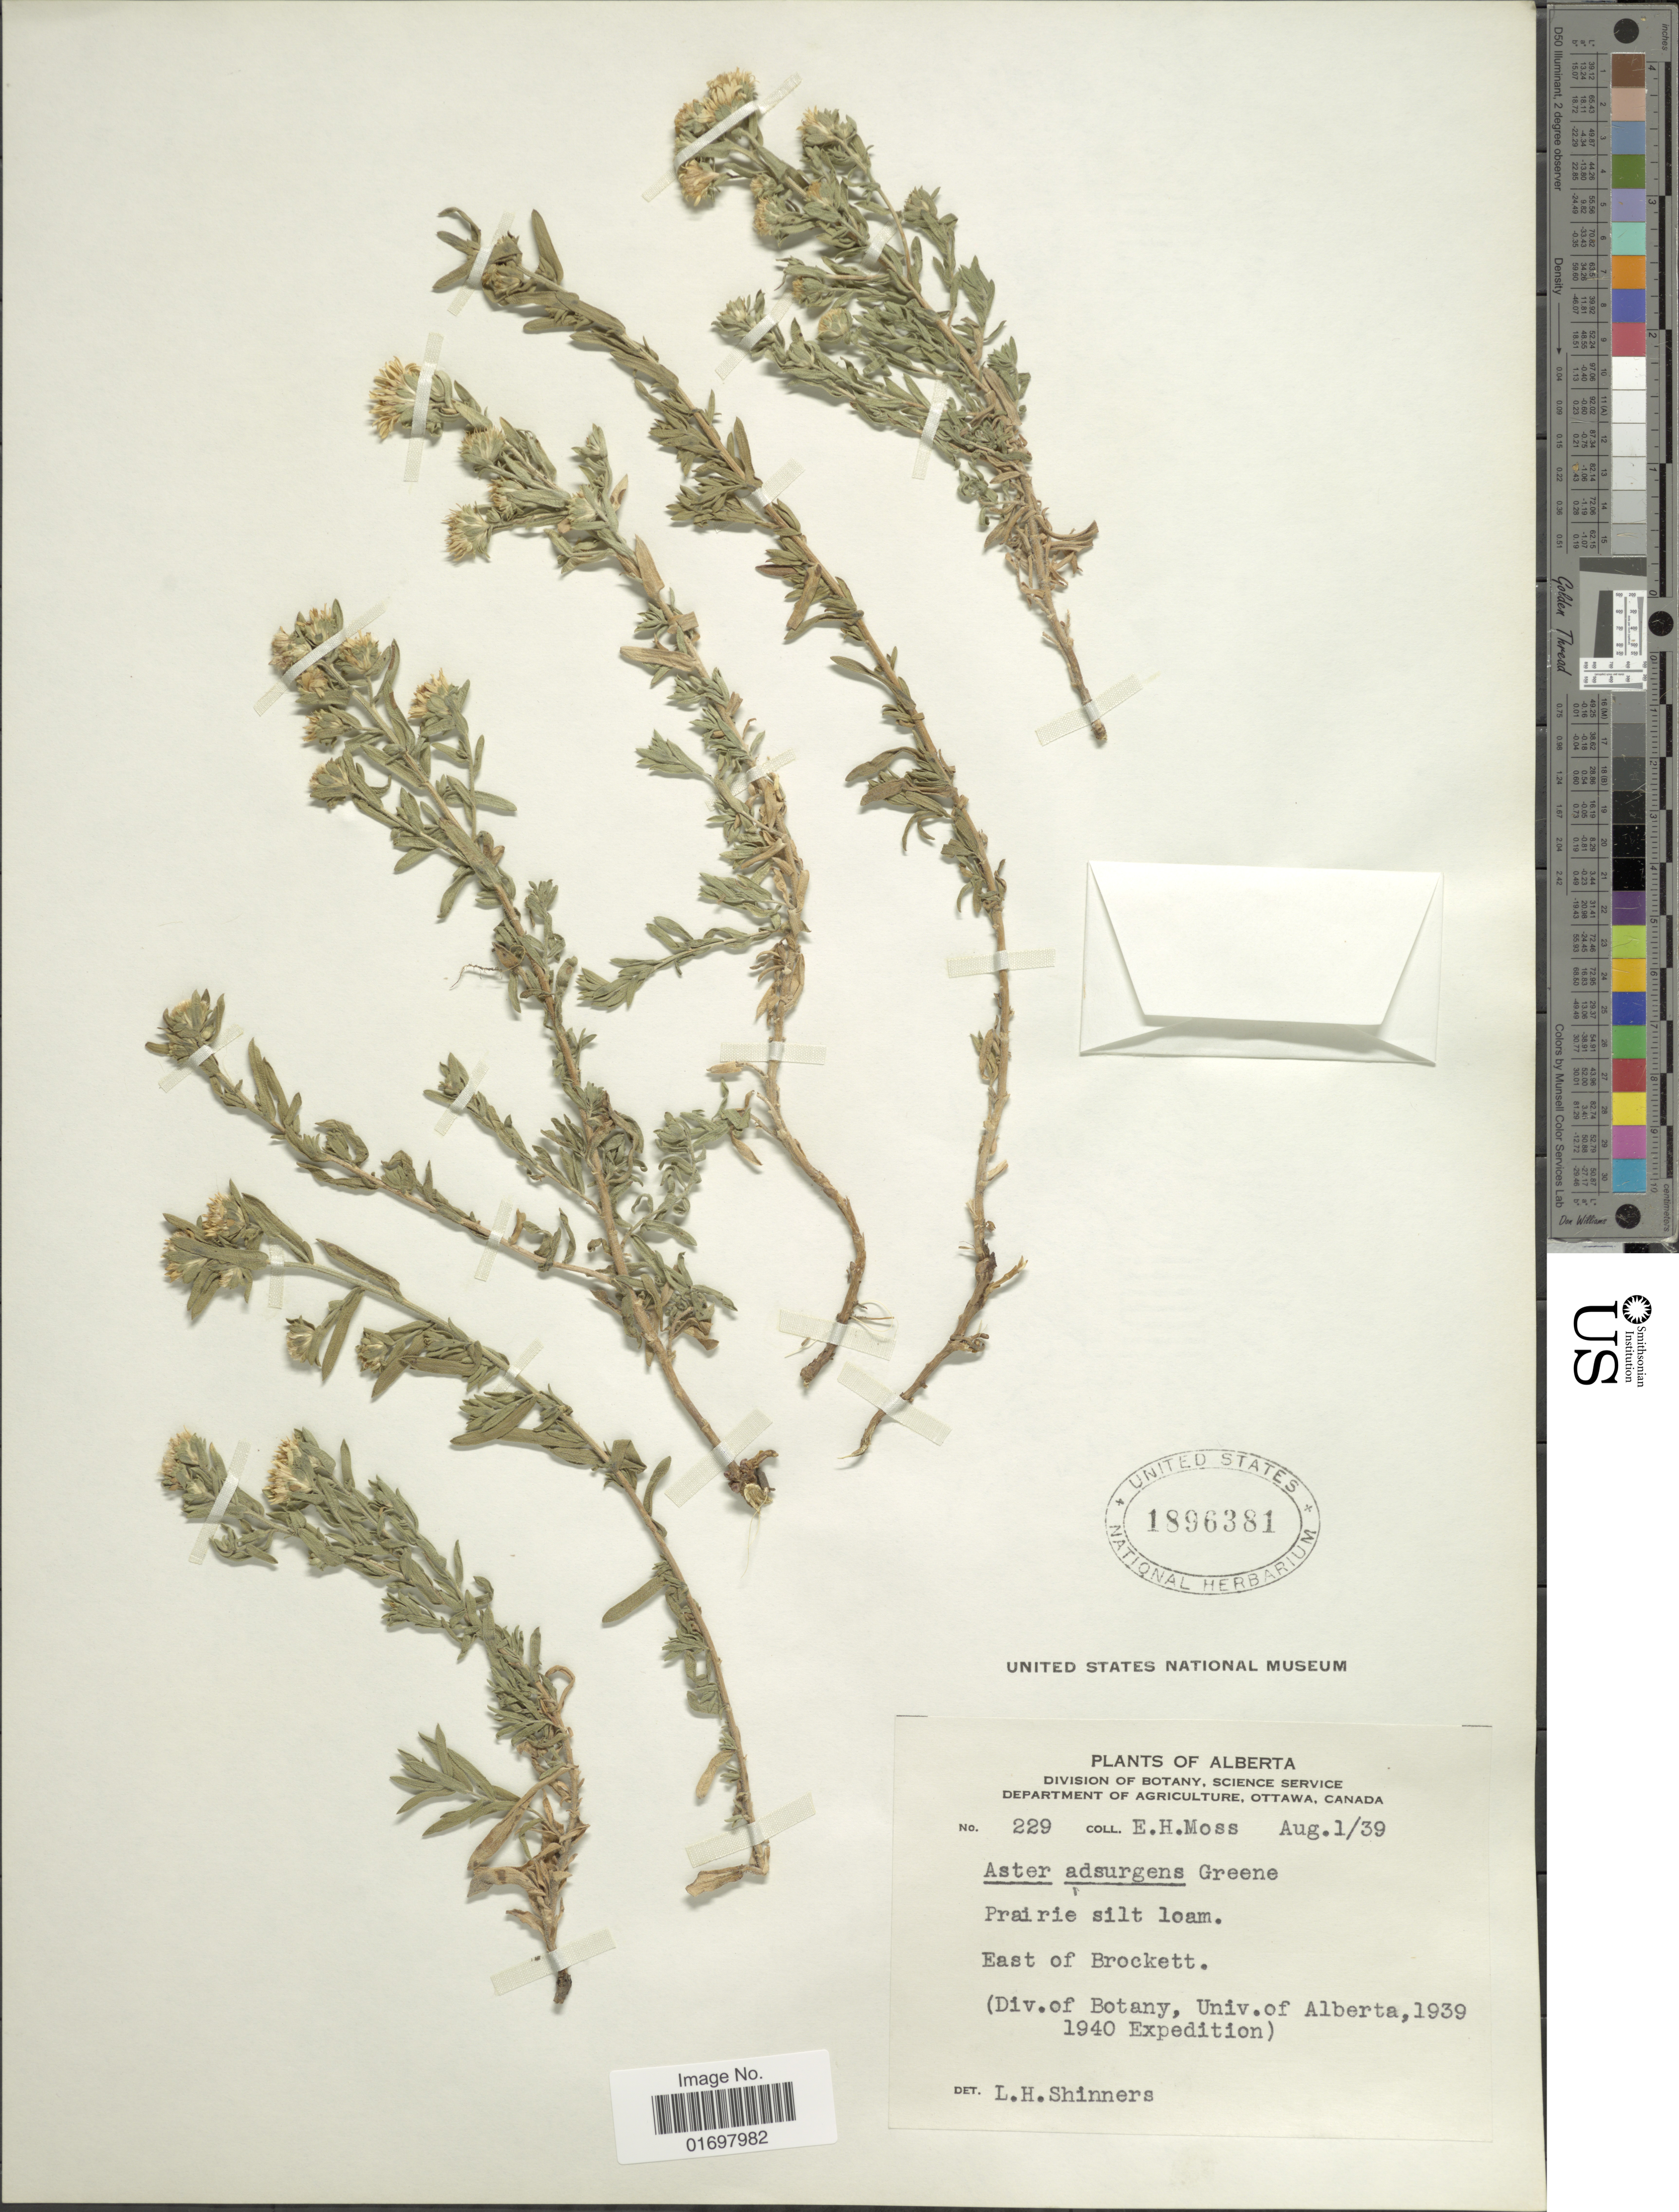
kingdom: Plantae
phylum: Tracheophyta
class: Magnoliopsida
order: Asterales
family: Asteraceae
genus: Symphyotrichum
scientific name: Symphyotrichum falcatum var. commutatum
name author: (Torr. & A. Gray) G.L. Nesom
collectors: E. Moss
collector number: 229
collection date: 1939-08-01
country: Canada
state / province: Alberta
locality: East of Brockett.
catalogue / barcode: US 1896381